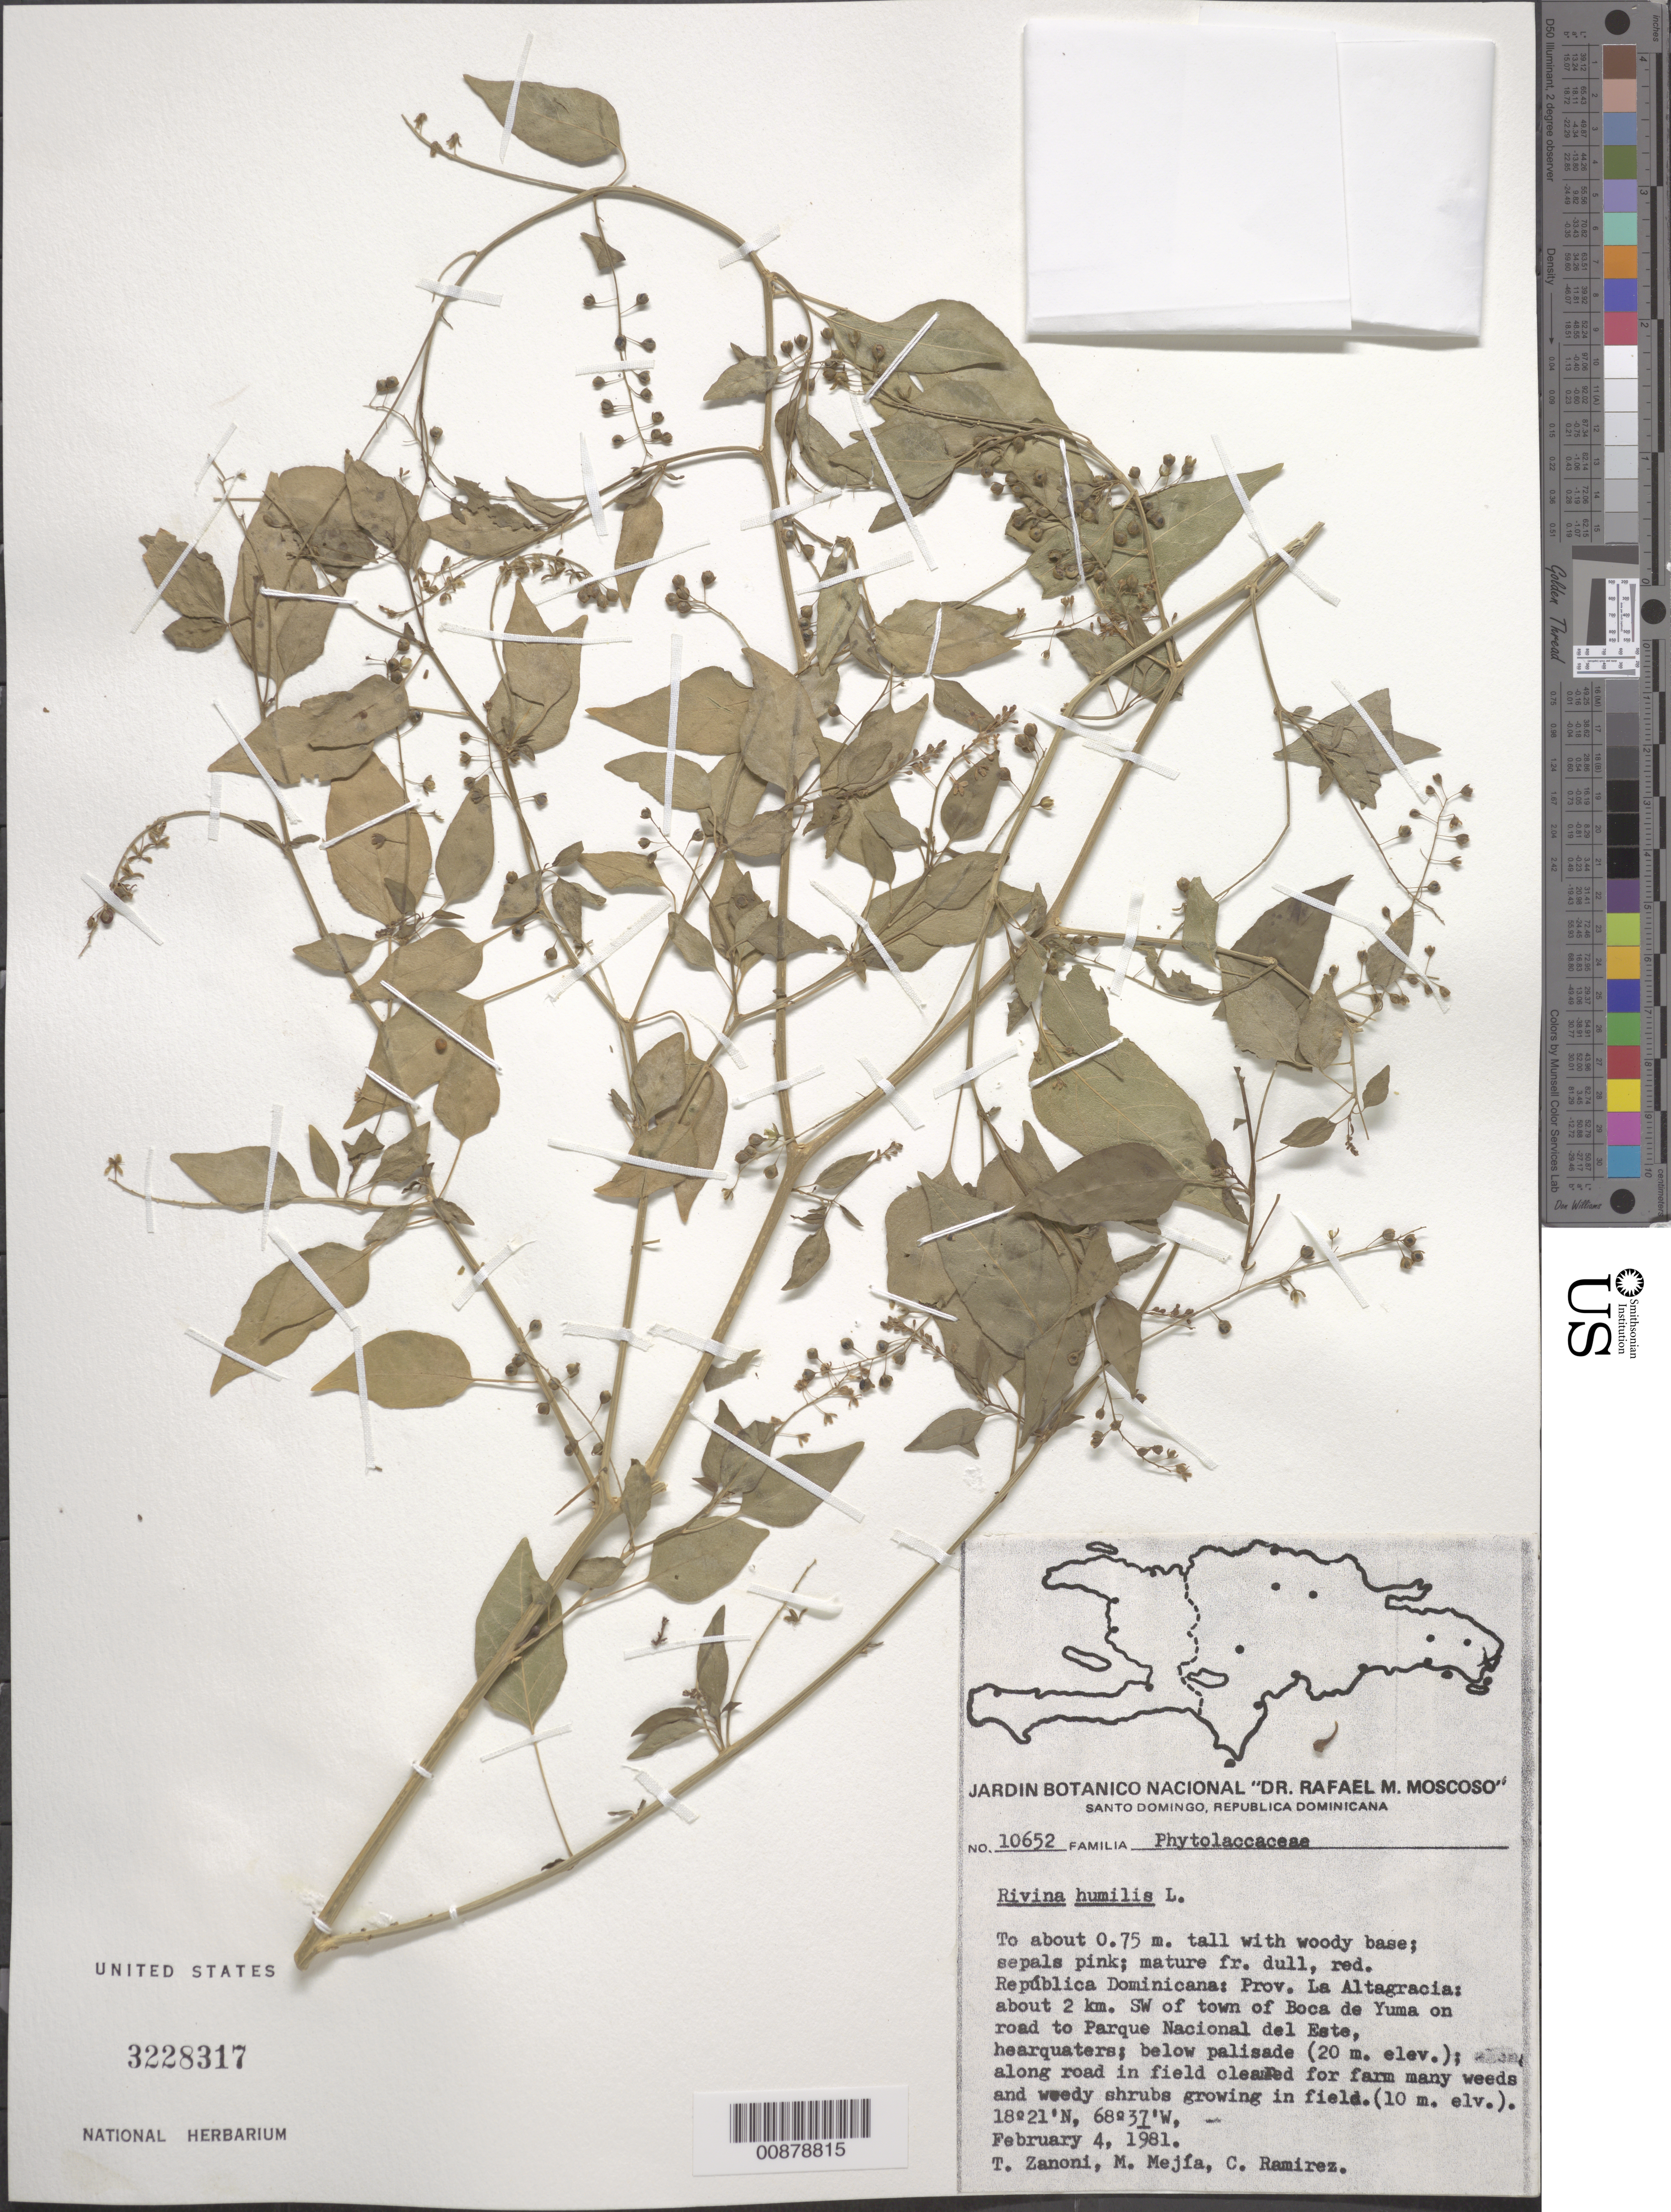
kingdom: Plantae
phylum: Tracheophyta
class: Magnoliopsida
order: Caryophyllales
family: Phytolaccaceae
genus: Rivina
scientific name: Rivina humilis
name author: L.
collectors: T. A. Zanoni, M. Mejia & C. Ramirez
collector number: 10652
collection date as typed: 04 Feb 1981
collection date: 1981-02-04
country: Dominican Republic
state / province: La Altagracia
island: Hispaniola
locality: about 2 km SW of Boca de Yuma on road to Parque Nacional del Este, headquarters; below palisade.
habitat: Along road in field cleared for farm, many weeds and weedy shrubs growing in field.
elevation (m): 10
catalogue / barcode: US 3228317